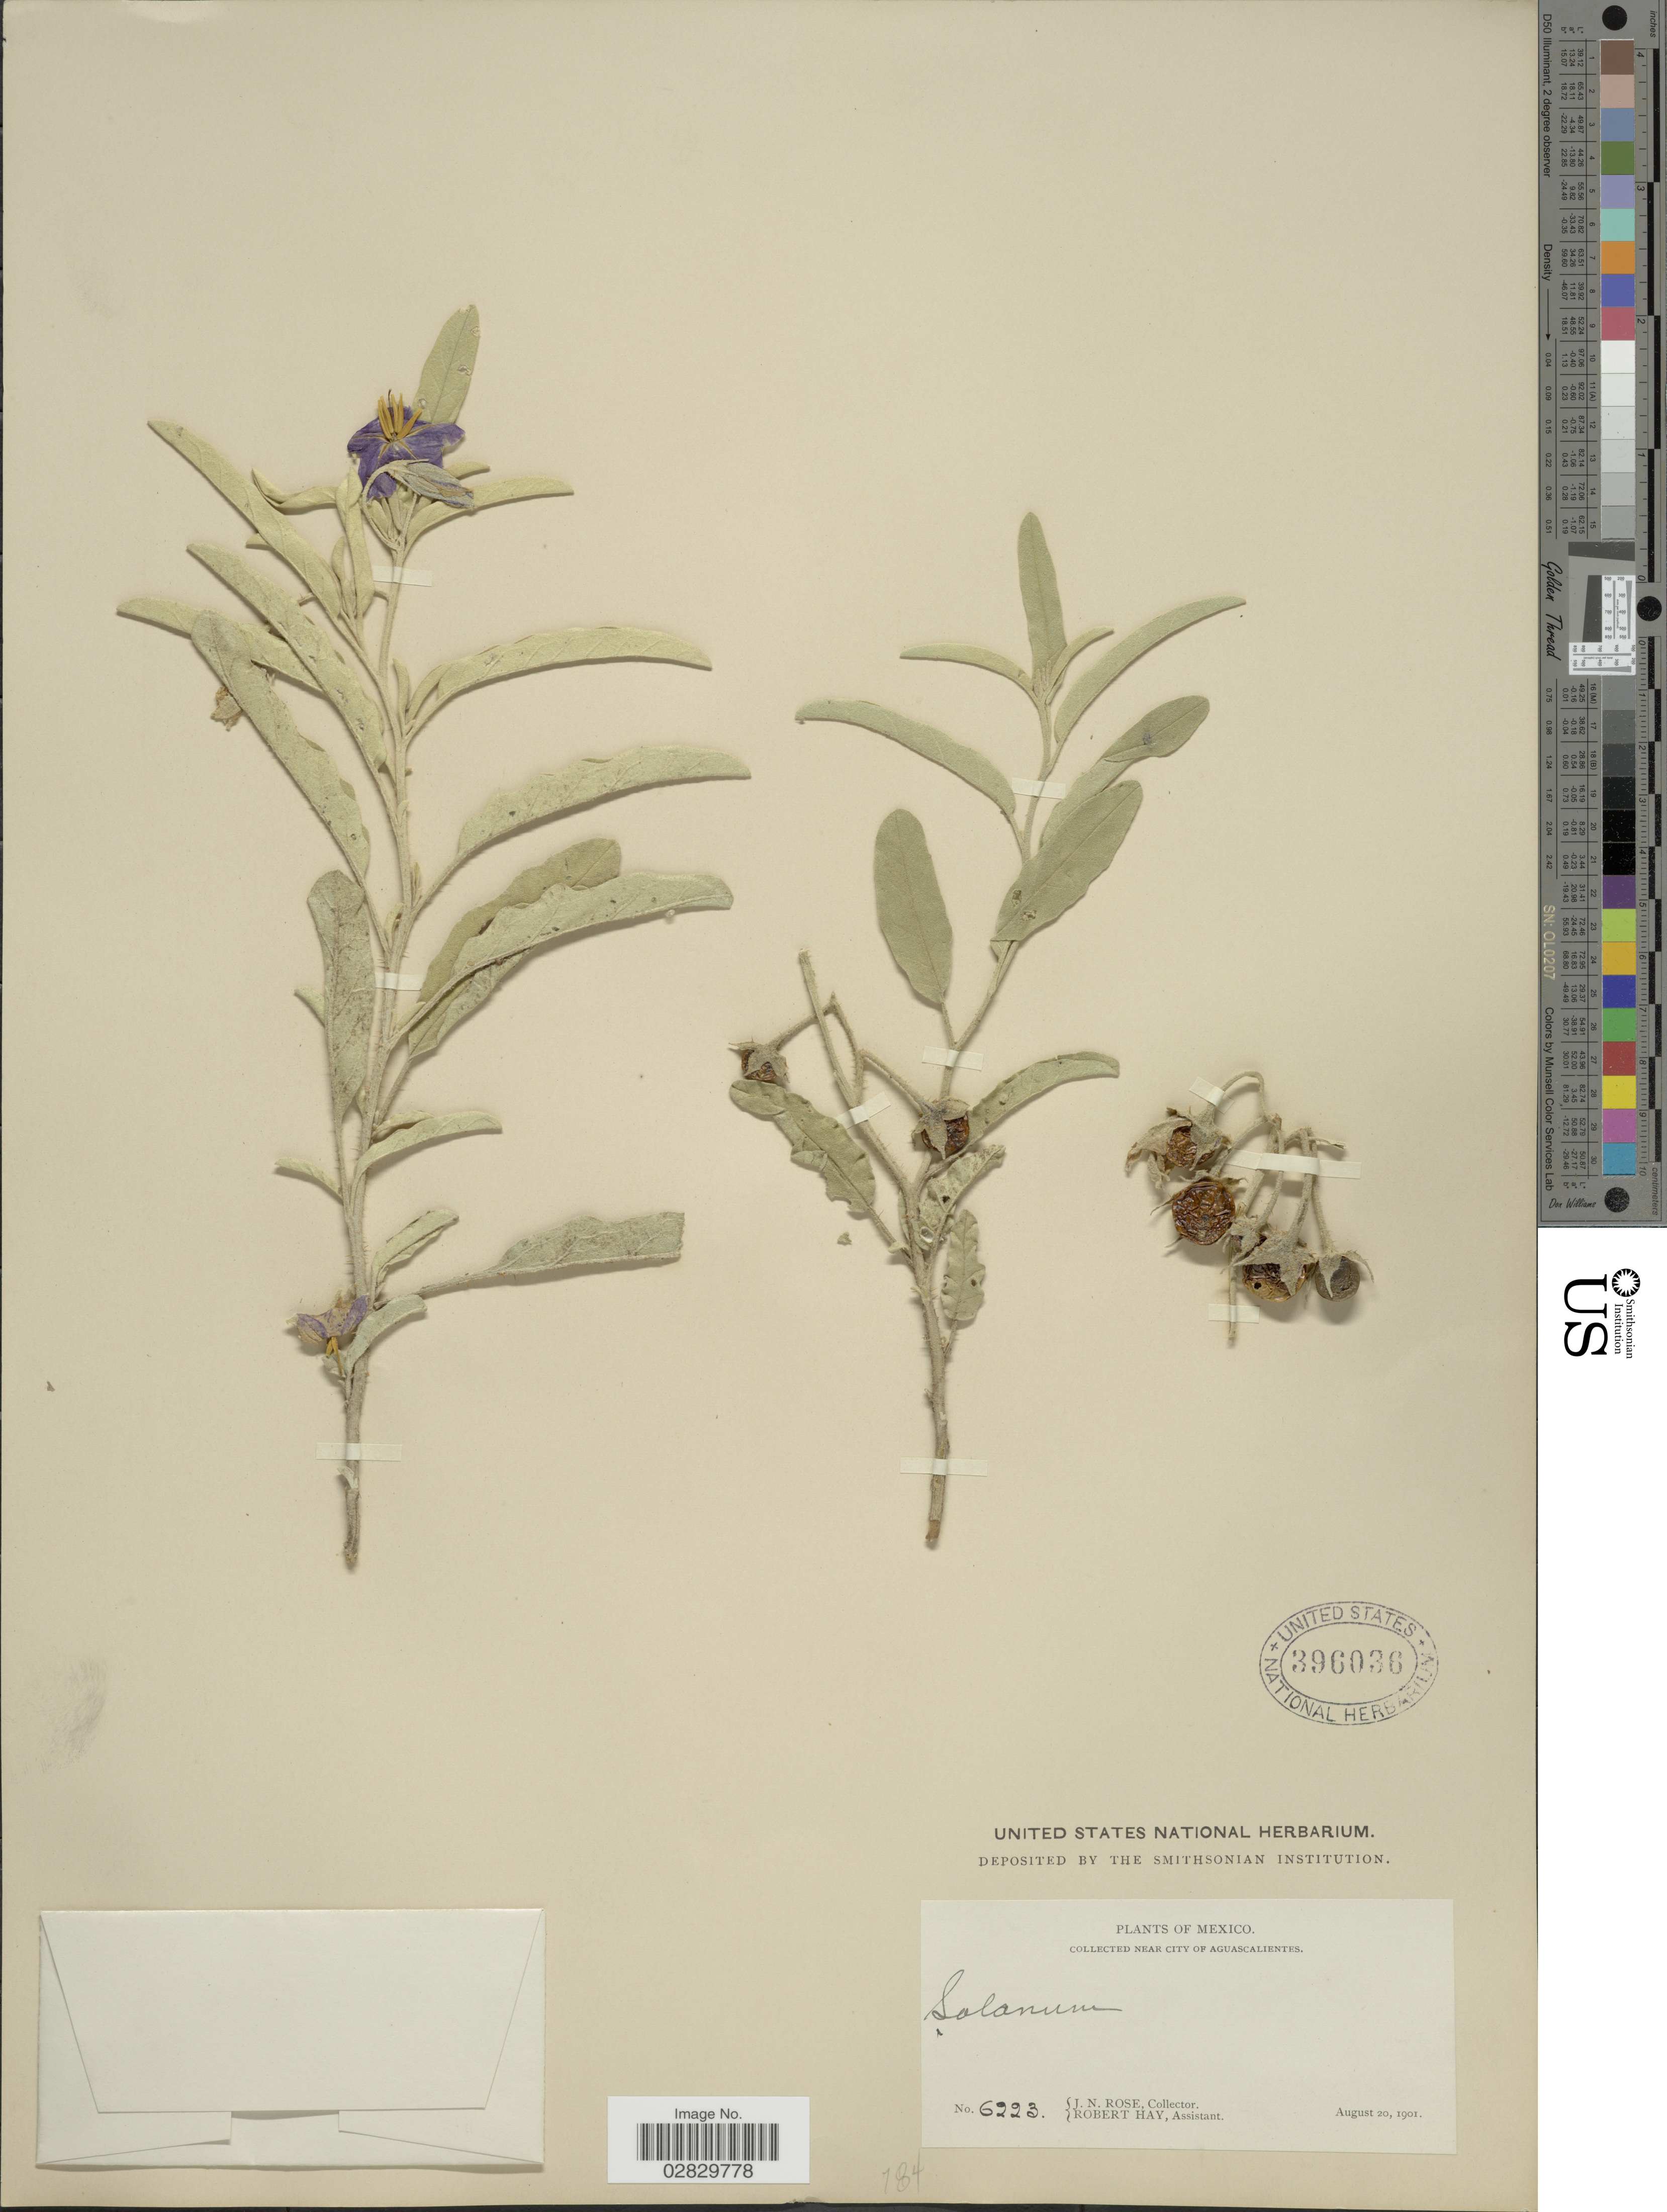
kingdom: Plantae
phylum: Tracheophyta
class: Magnoliopsida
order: Solanales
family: Solanaceae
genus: Solanum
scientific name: Solanum elaeagnifolium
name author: Cav.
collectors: J. N. Rose & R. Hay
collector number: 6223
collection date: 1901-08-20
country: Mexico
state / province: Aguascalientes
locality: Near City of Aguascalientes.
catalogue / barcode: US 396036